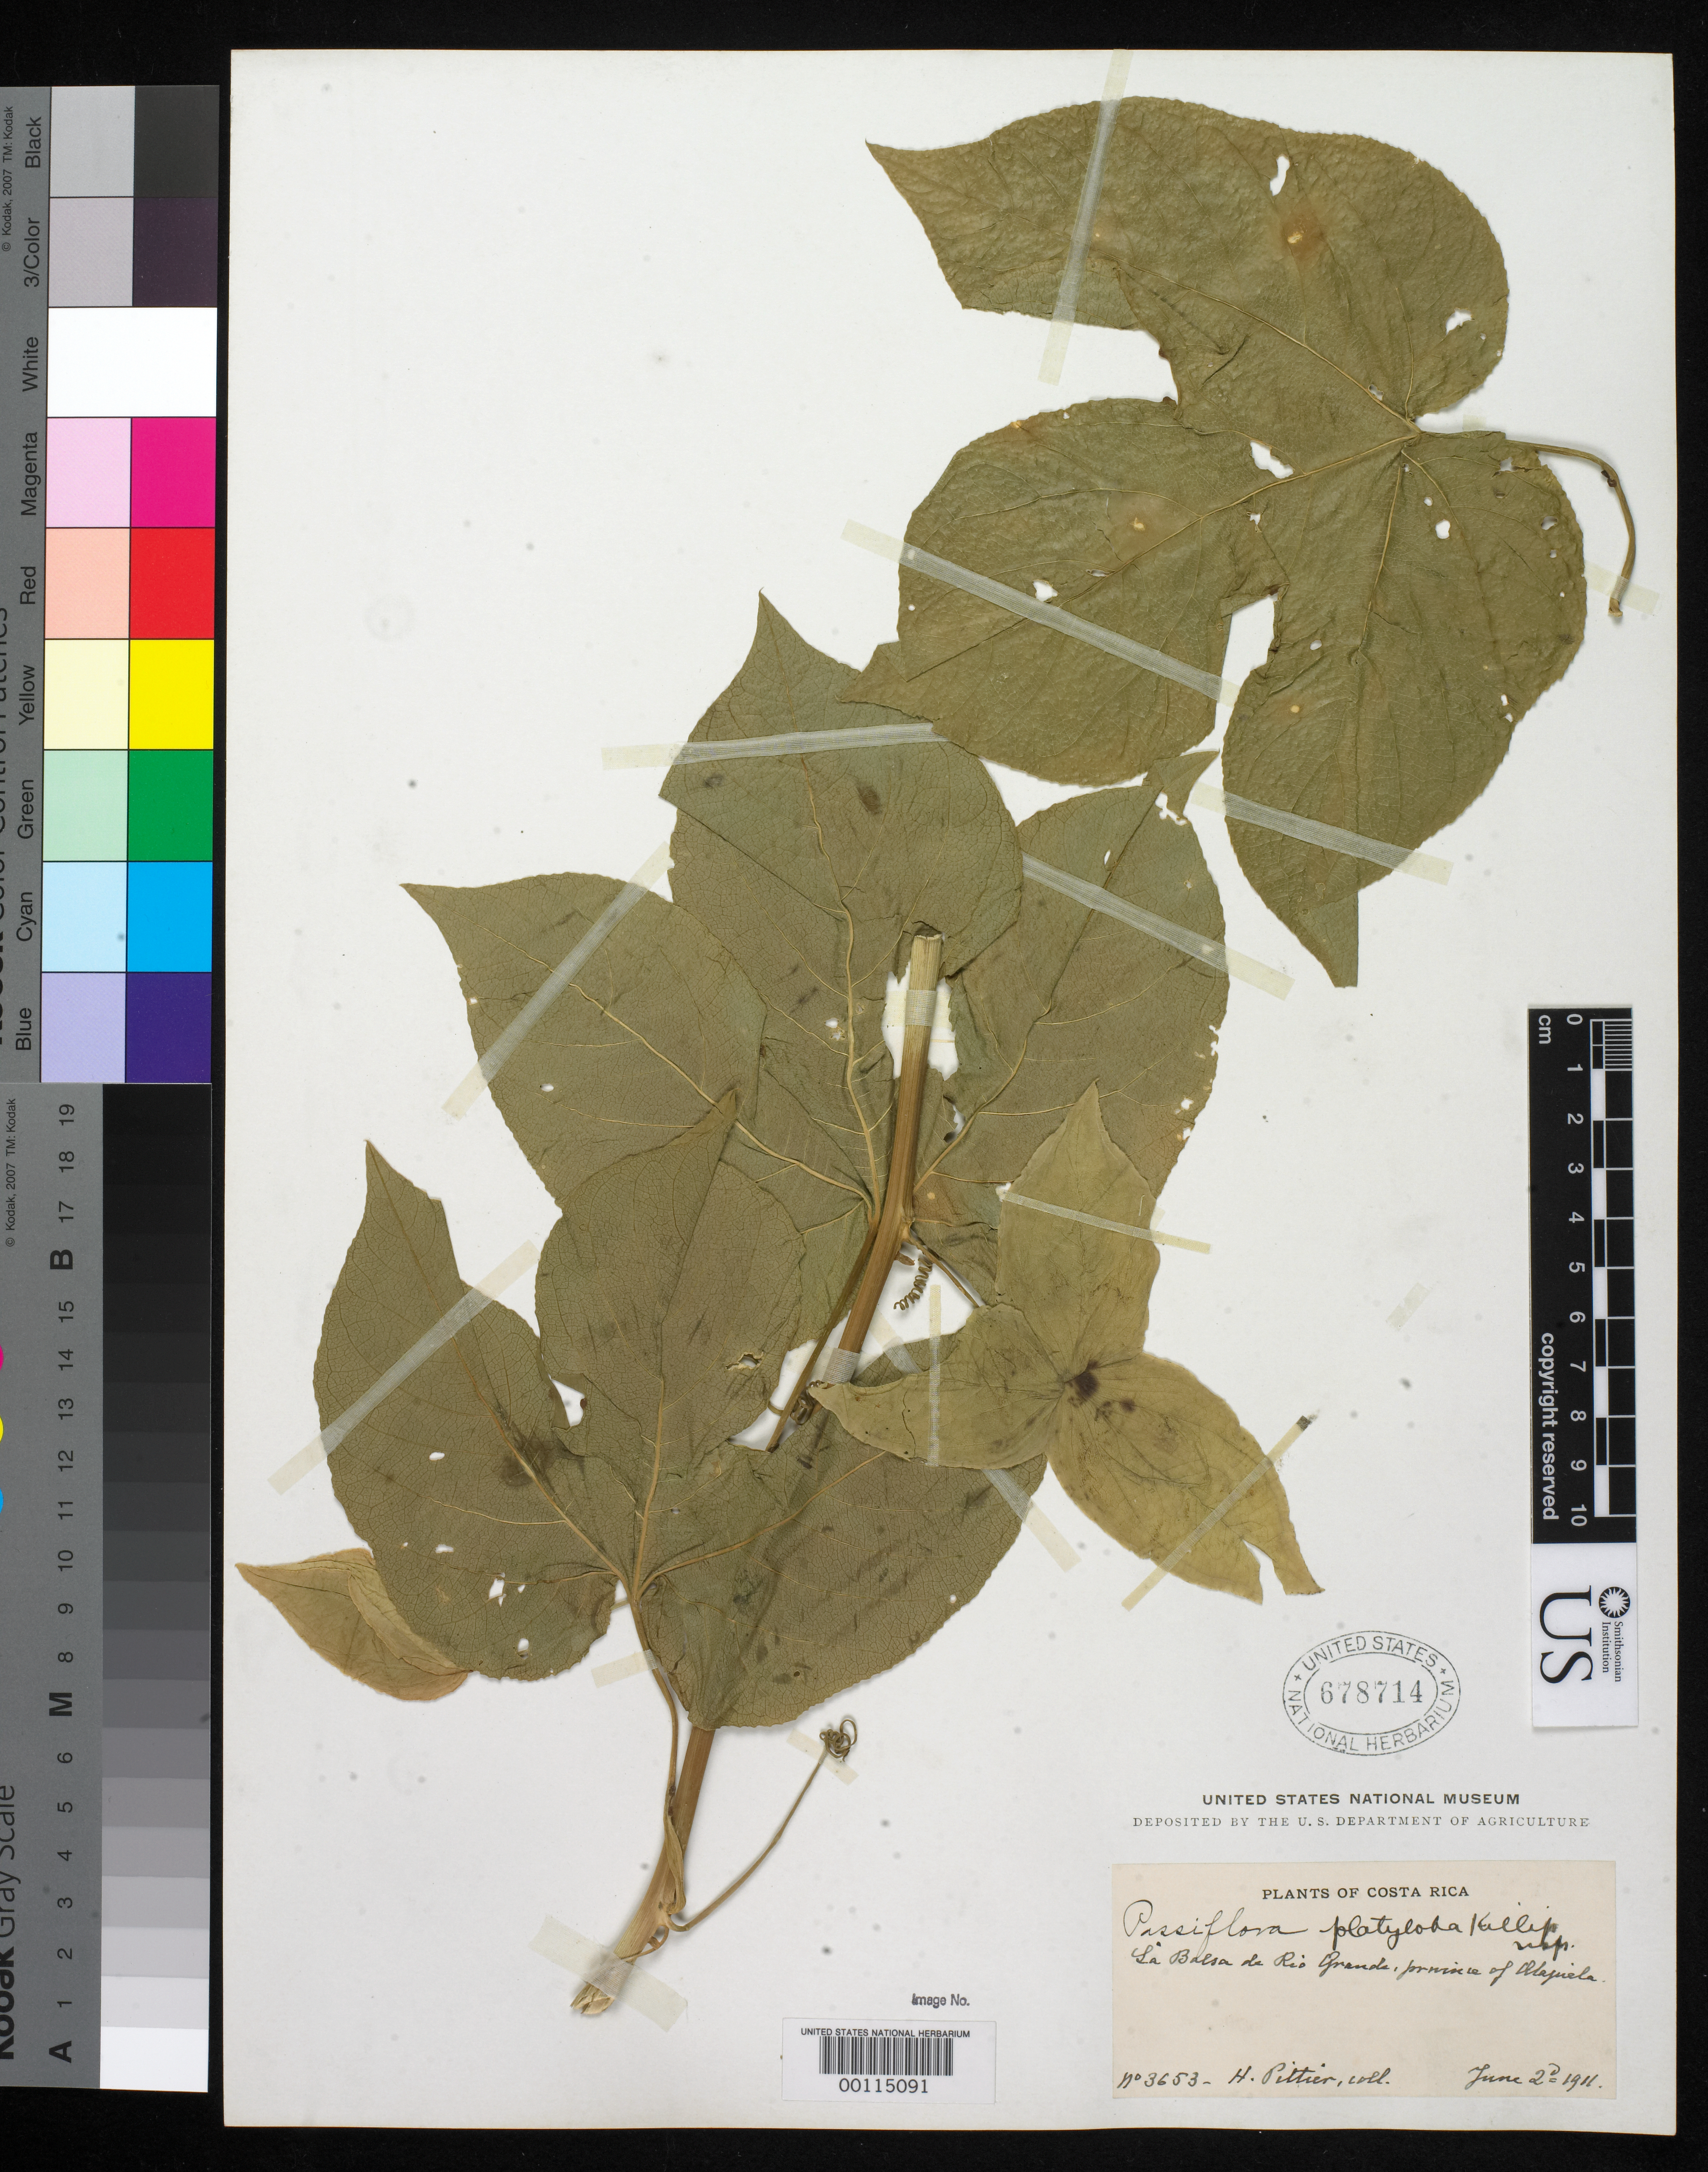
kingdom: Plantae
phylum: Tracheophyta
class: Magnoliopsida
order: Malpighiales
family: Passifloraceae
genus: Passiflora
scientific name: Passiflora platyloba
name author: Killip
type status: Holotype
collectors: H. F. Pittier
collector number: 3653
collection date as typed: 02 Jun 1911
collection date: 1911-06-02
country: Costa Rica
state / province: Alajuela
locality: La Blasa de Rio Grande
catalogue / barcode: US 678714